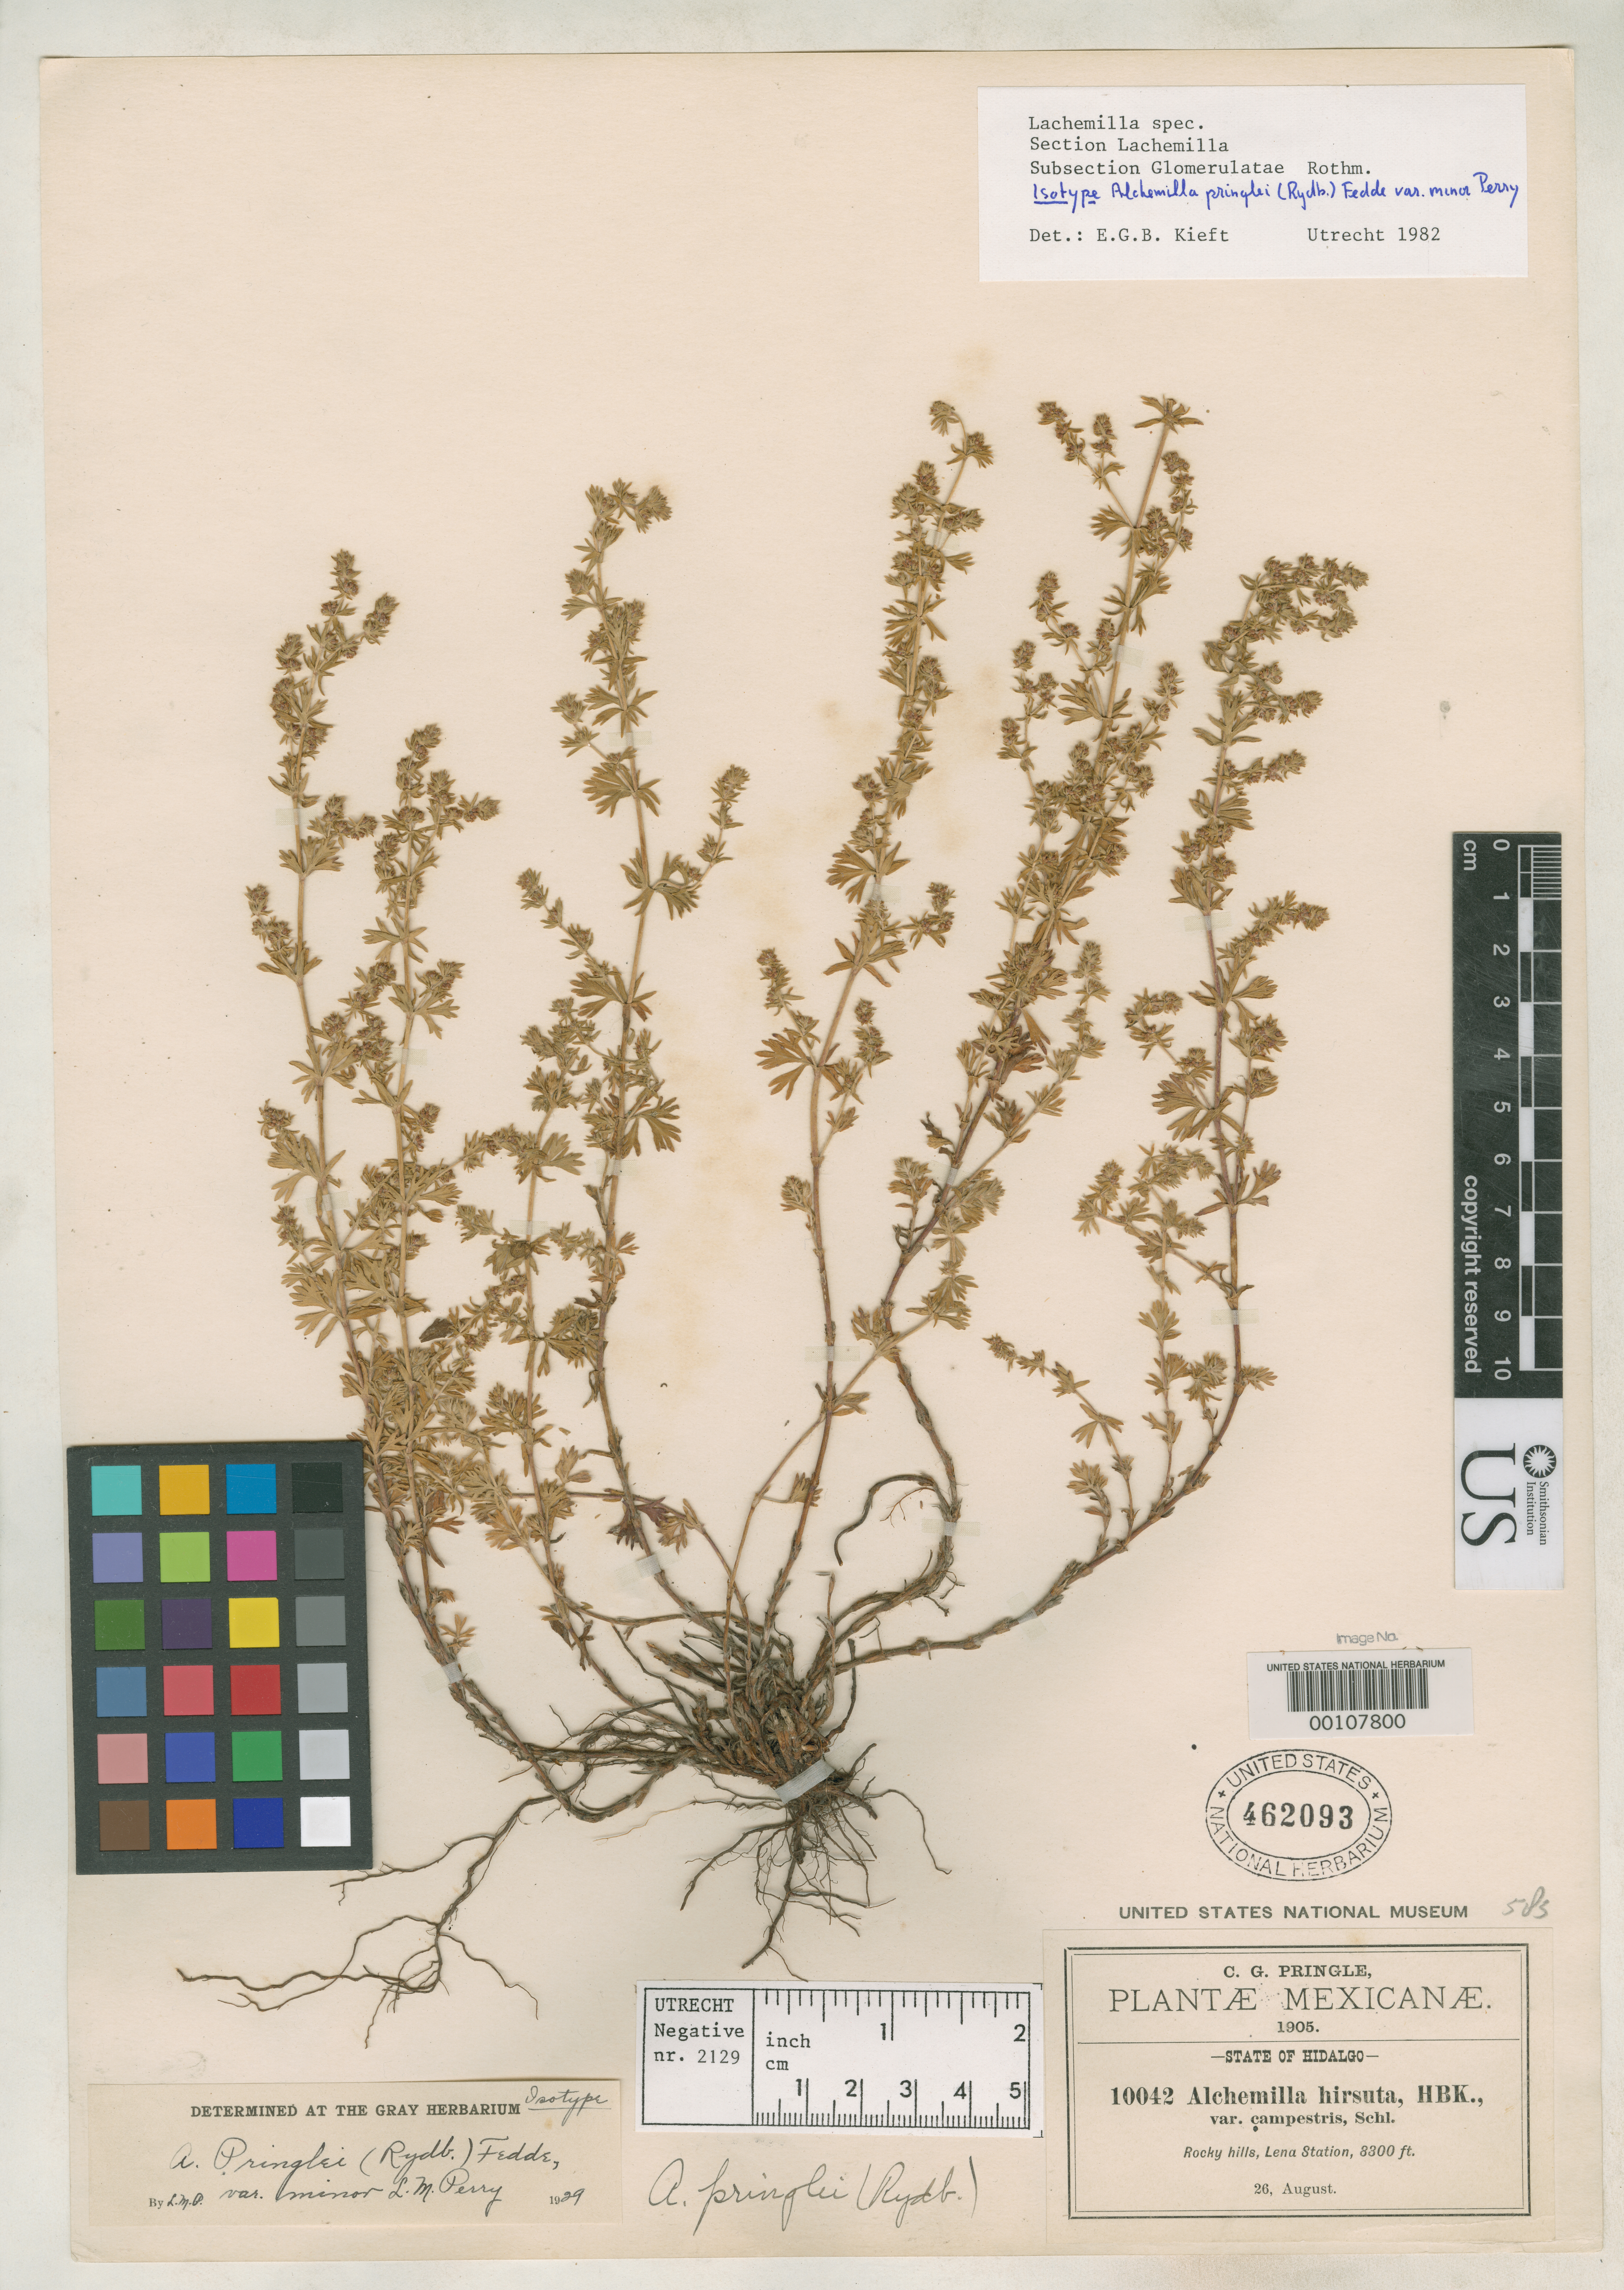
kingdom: Plantae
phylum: Tracheophyta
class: Magnoliopsida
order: Rosales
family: Rosaceae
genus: Alchemilla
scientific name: Alchemilla pringlei var. minor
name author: L.M. Perry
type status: Isotype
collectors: C. G. Pringle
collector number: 10042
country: Mexico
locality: E of Monserrat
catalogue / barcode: US 462093